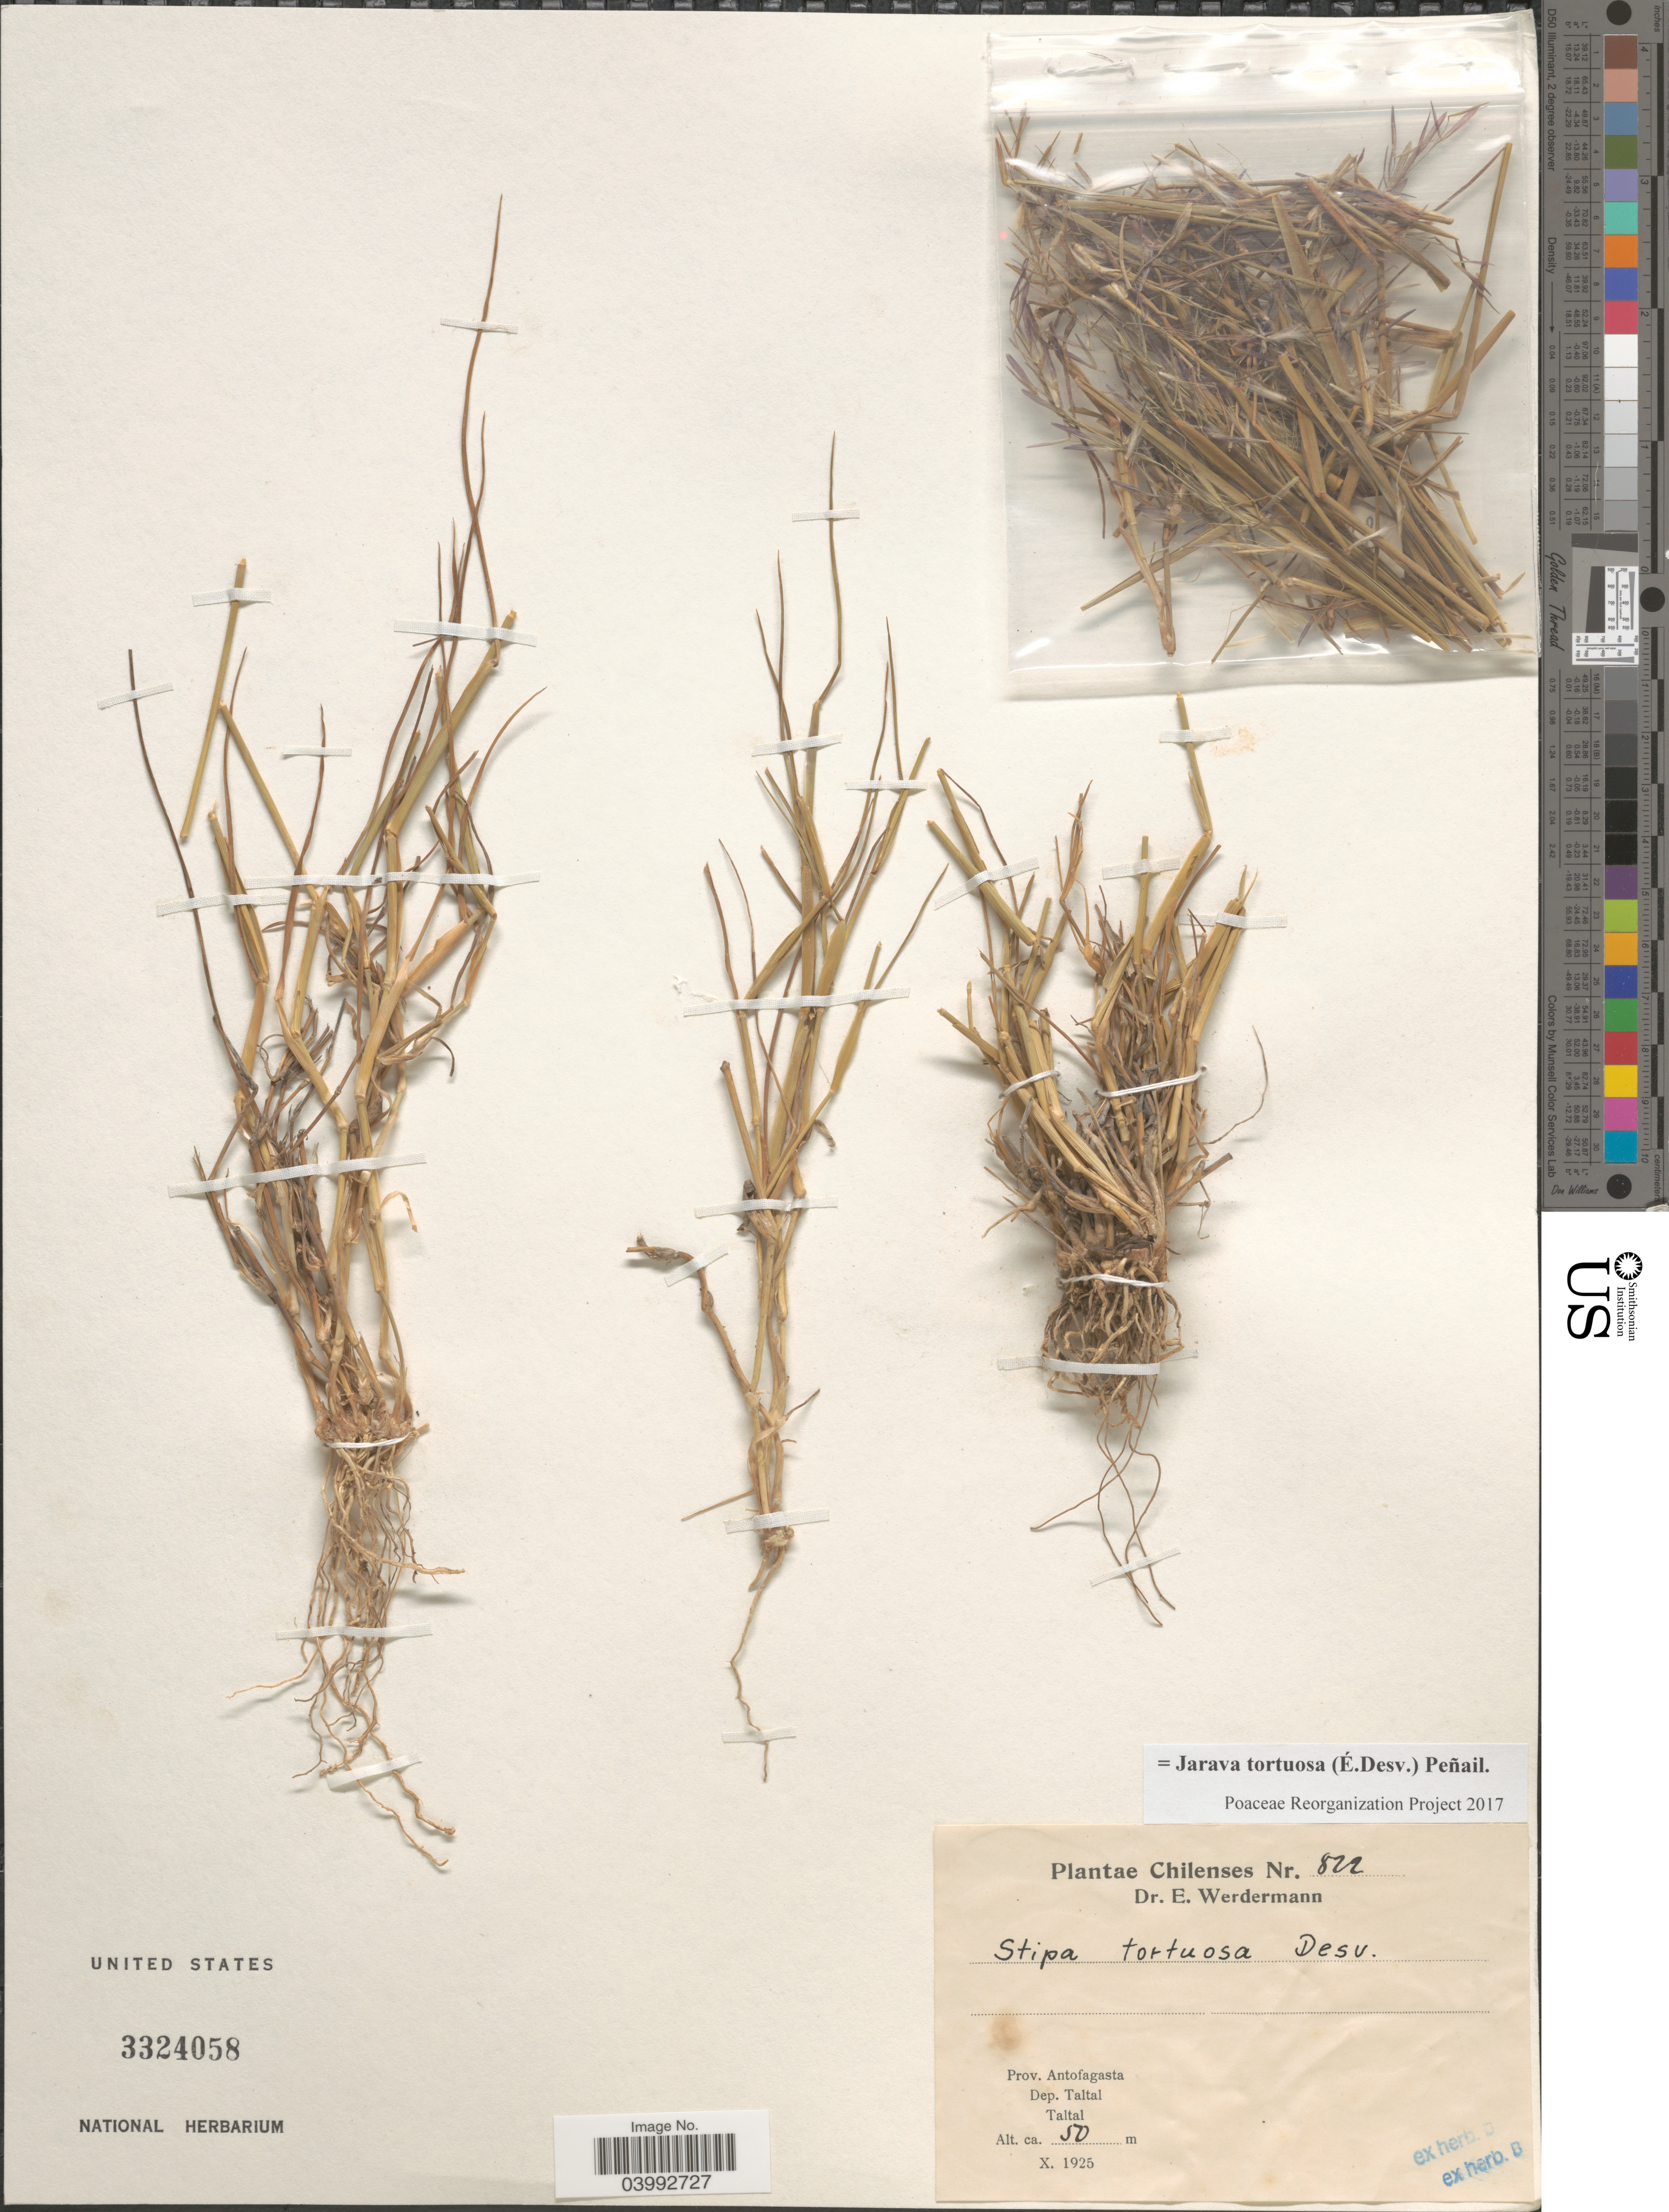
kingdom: Plantae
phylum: Tracheophyta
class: Liliopsida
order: Poales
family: Poaceae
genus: Jarava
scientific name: Jarava tortuosa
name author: (É. Desv.) Peñail.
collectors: E. Werdermann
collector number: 822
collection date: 1925-10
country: Chile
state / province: Antofagasta (II)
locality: Dep. Taltal. Taltal.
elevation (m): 50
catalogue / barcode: US 3324058